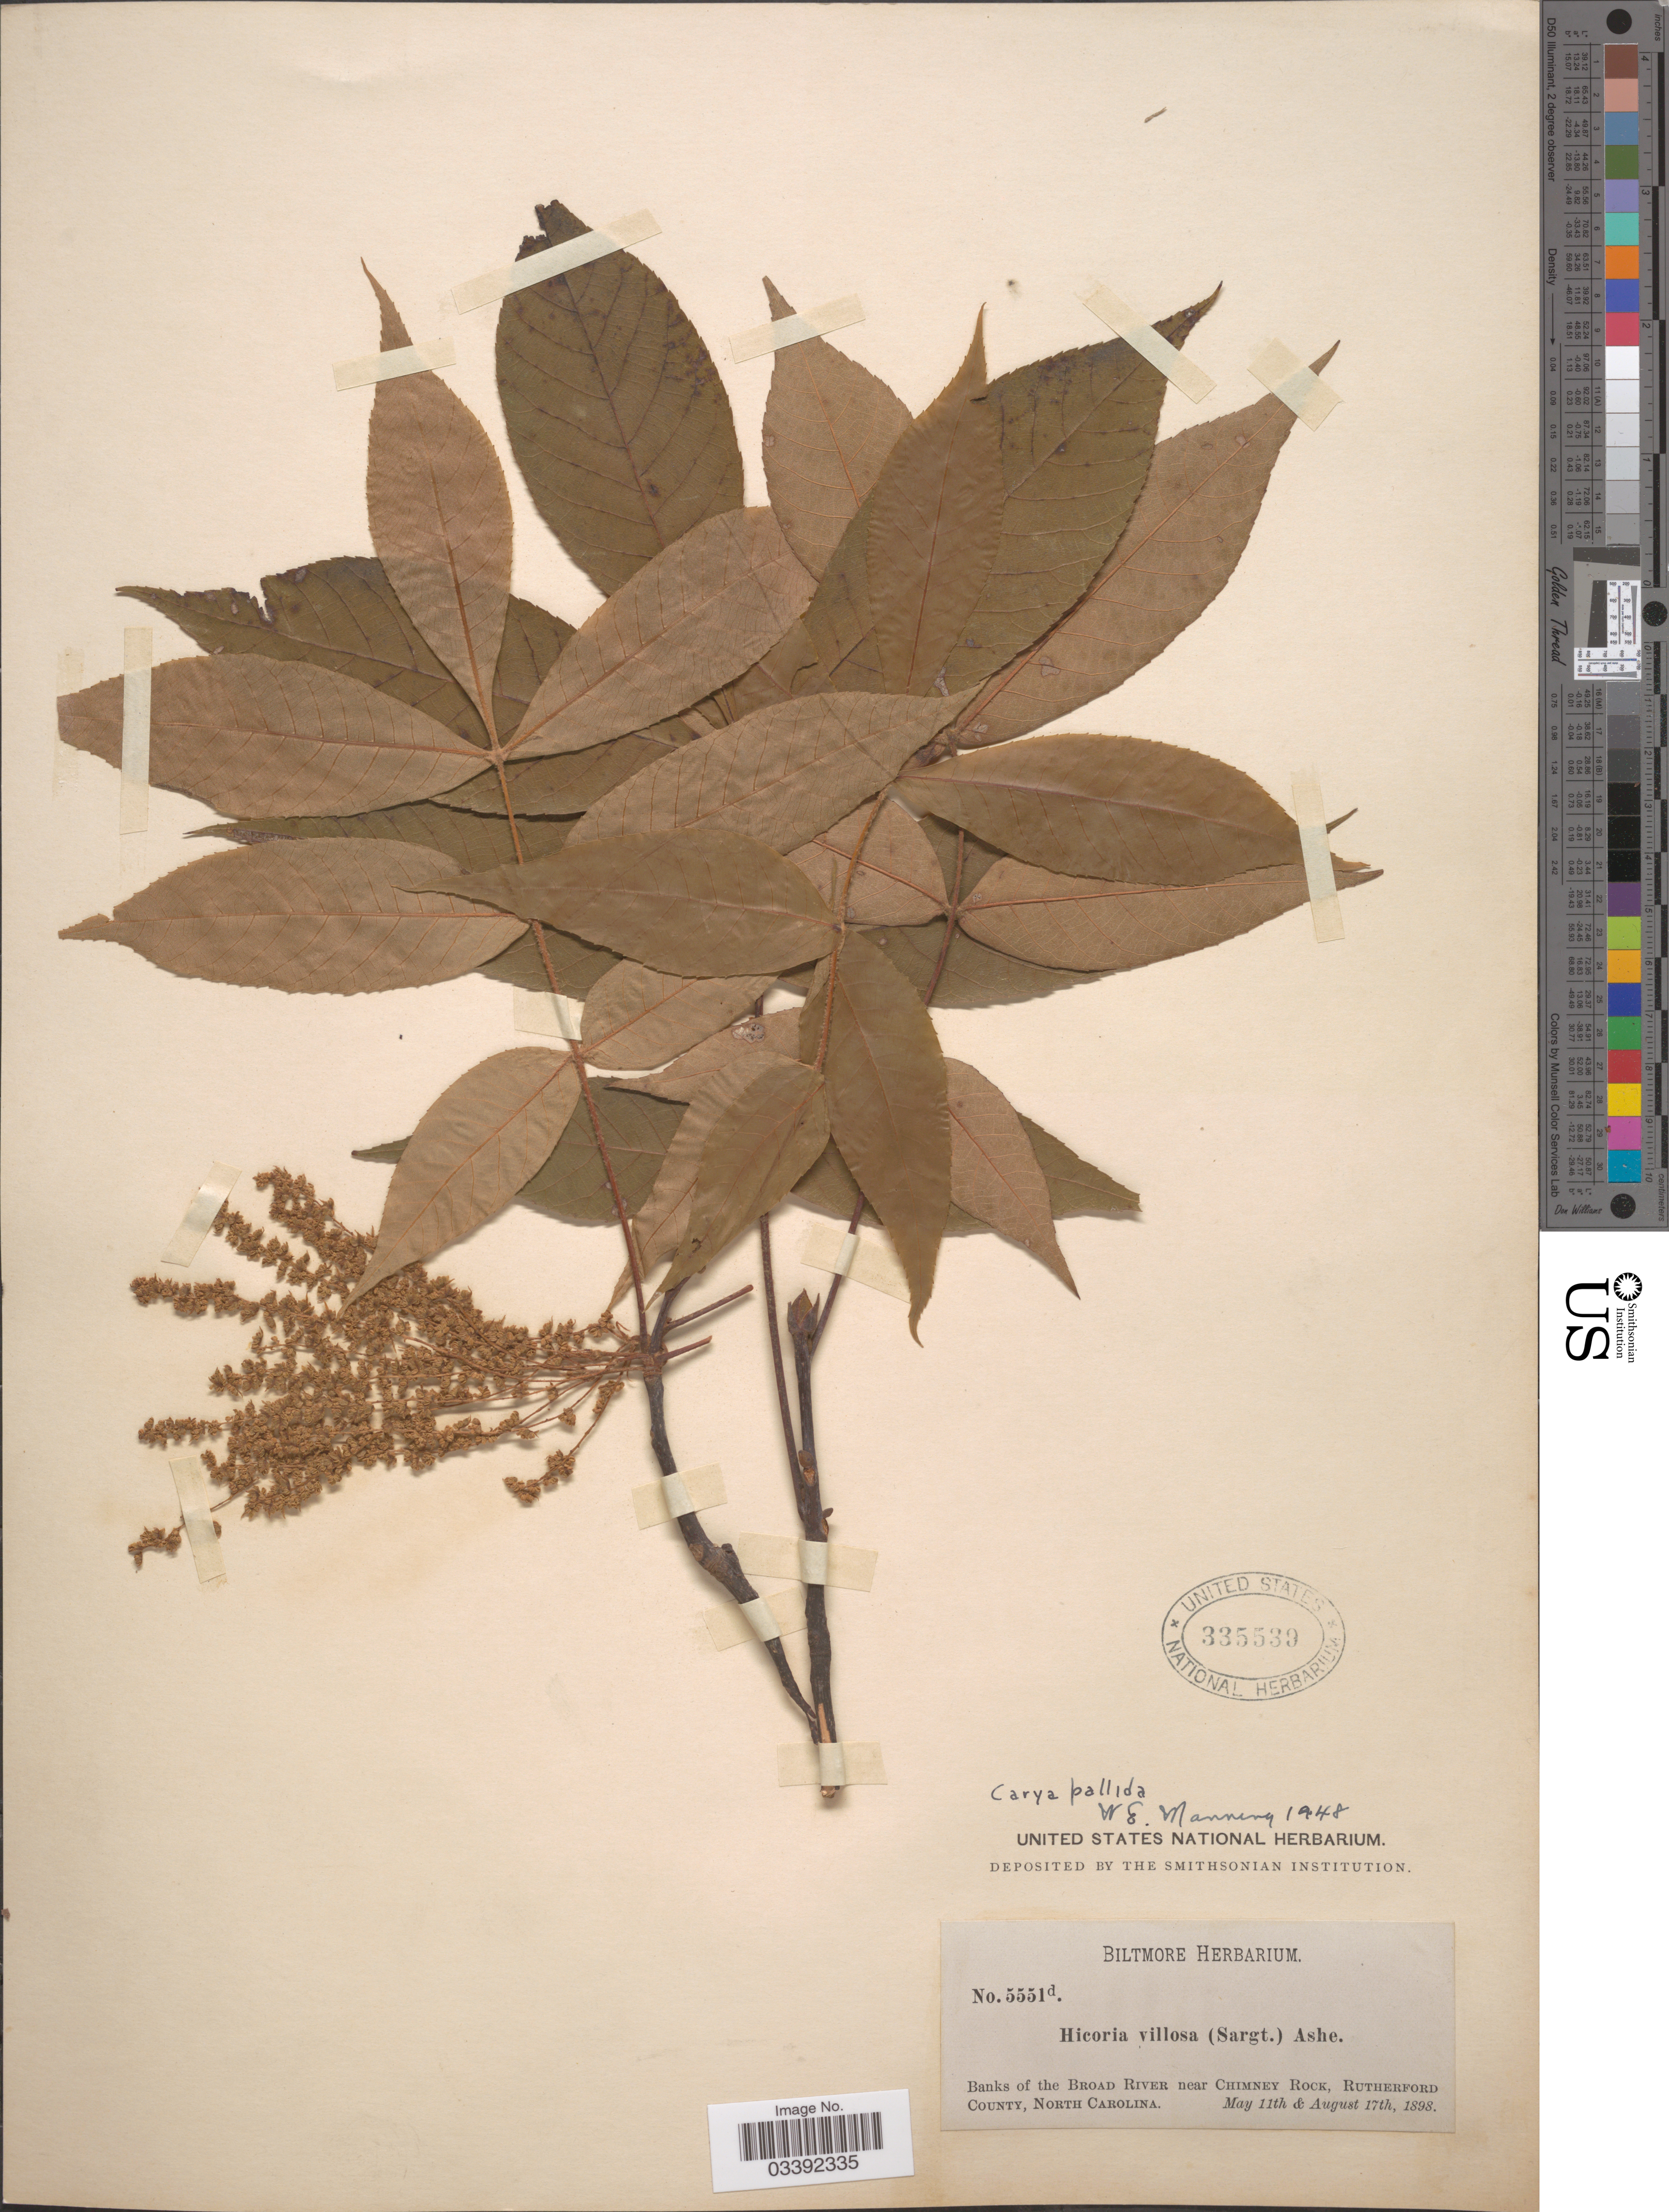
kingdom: Plantae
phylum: Tracheophyta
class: Magnoliopsida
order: Fagales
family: Juglandaceae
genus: Carya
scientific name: Carya pallida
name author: (Ashe) Engl. & Graebner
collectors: ex herb. Biltmore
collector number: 5551d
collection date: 1898-05-11/1898-08-17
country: United States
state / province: North Carolina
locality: Banks of the Broad River near Chimney Rock, Rutherford County.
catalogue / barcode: US 335539